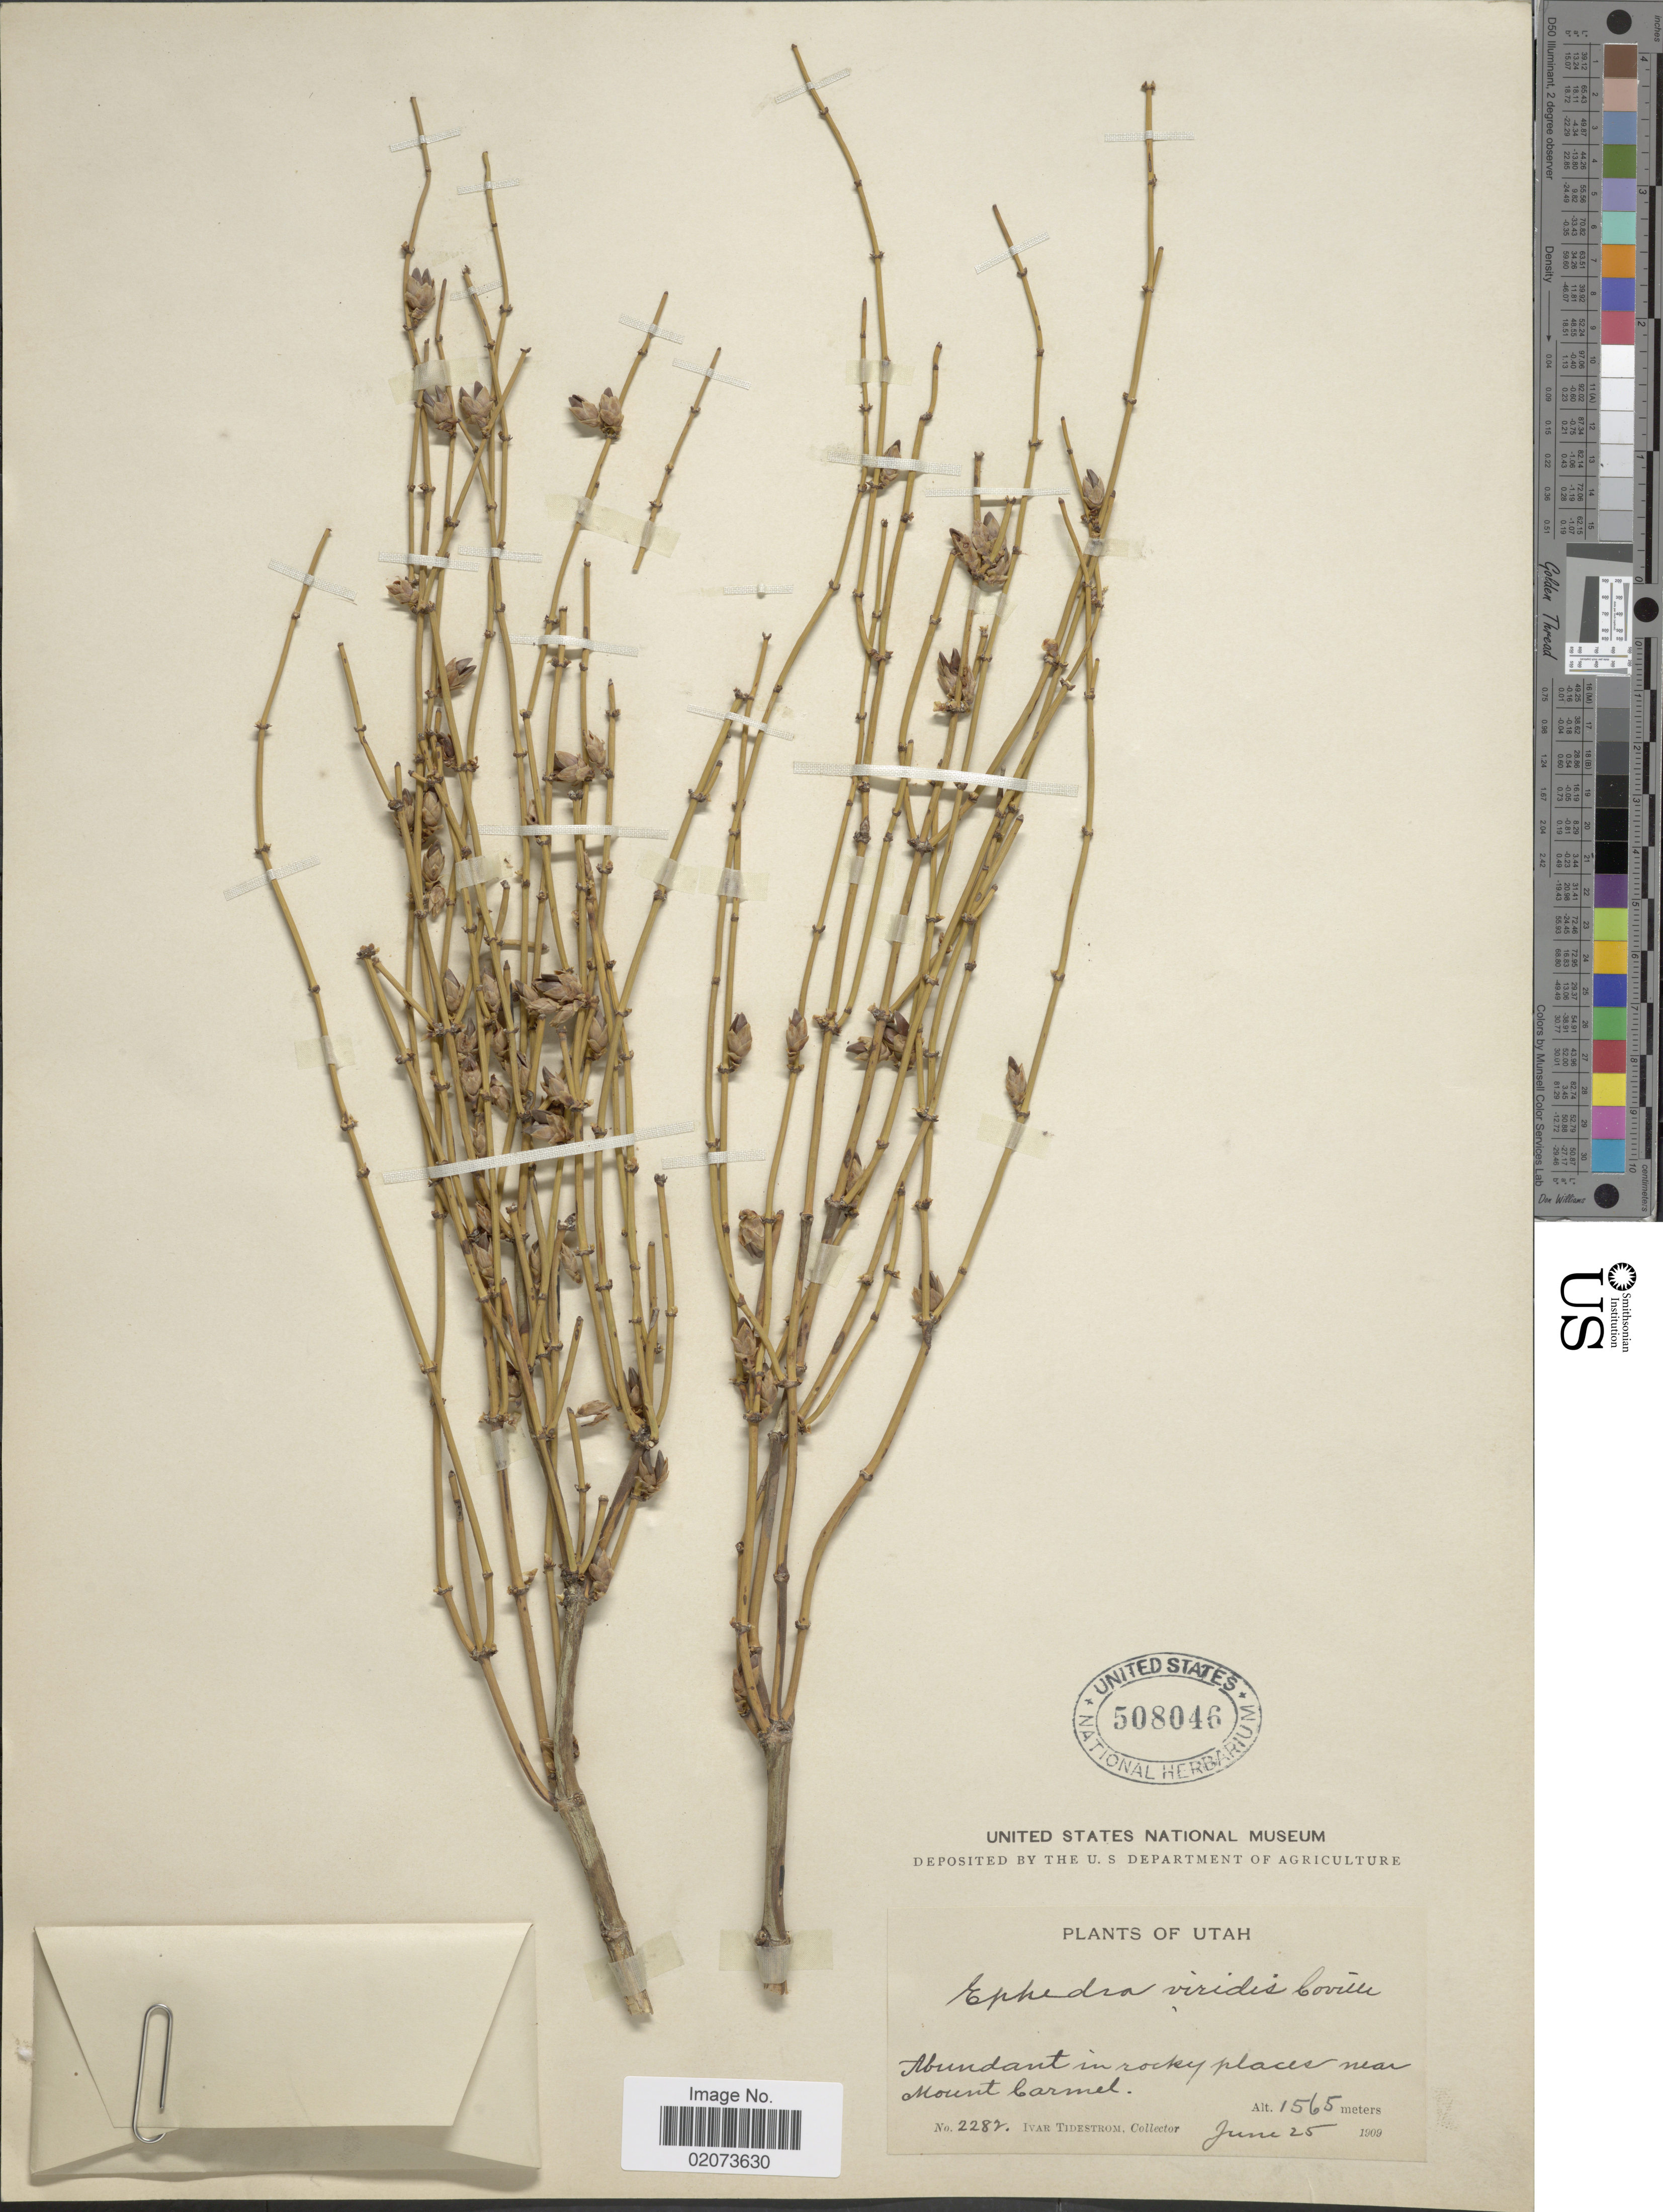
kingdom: Plantae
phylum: Tracheophyta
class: Gnetopsida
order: Ephedrales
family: Ephedraceae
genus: Ephedra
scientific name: Ephedra viridis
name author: Coville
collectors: I. F. Tidestrom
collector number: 2282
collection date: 1909-06-25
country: United States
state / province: Utah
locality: Abundant in rocky places near Mount carmel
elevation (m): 1565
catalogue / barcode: US 508046